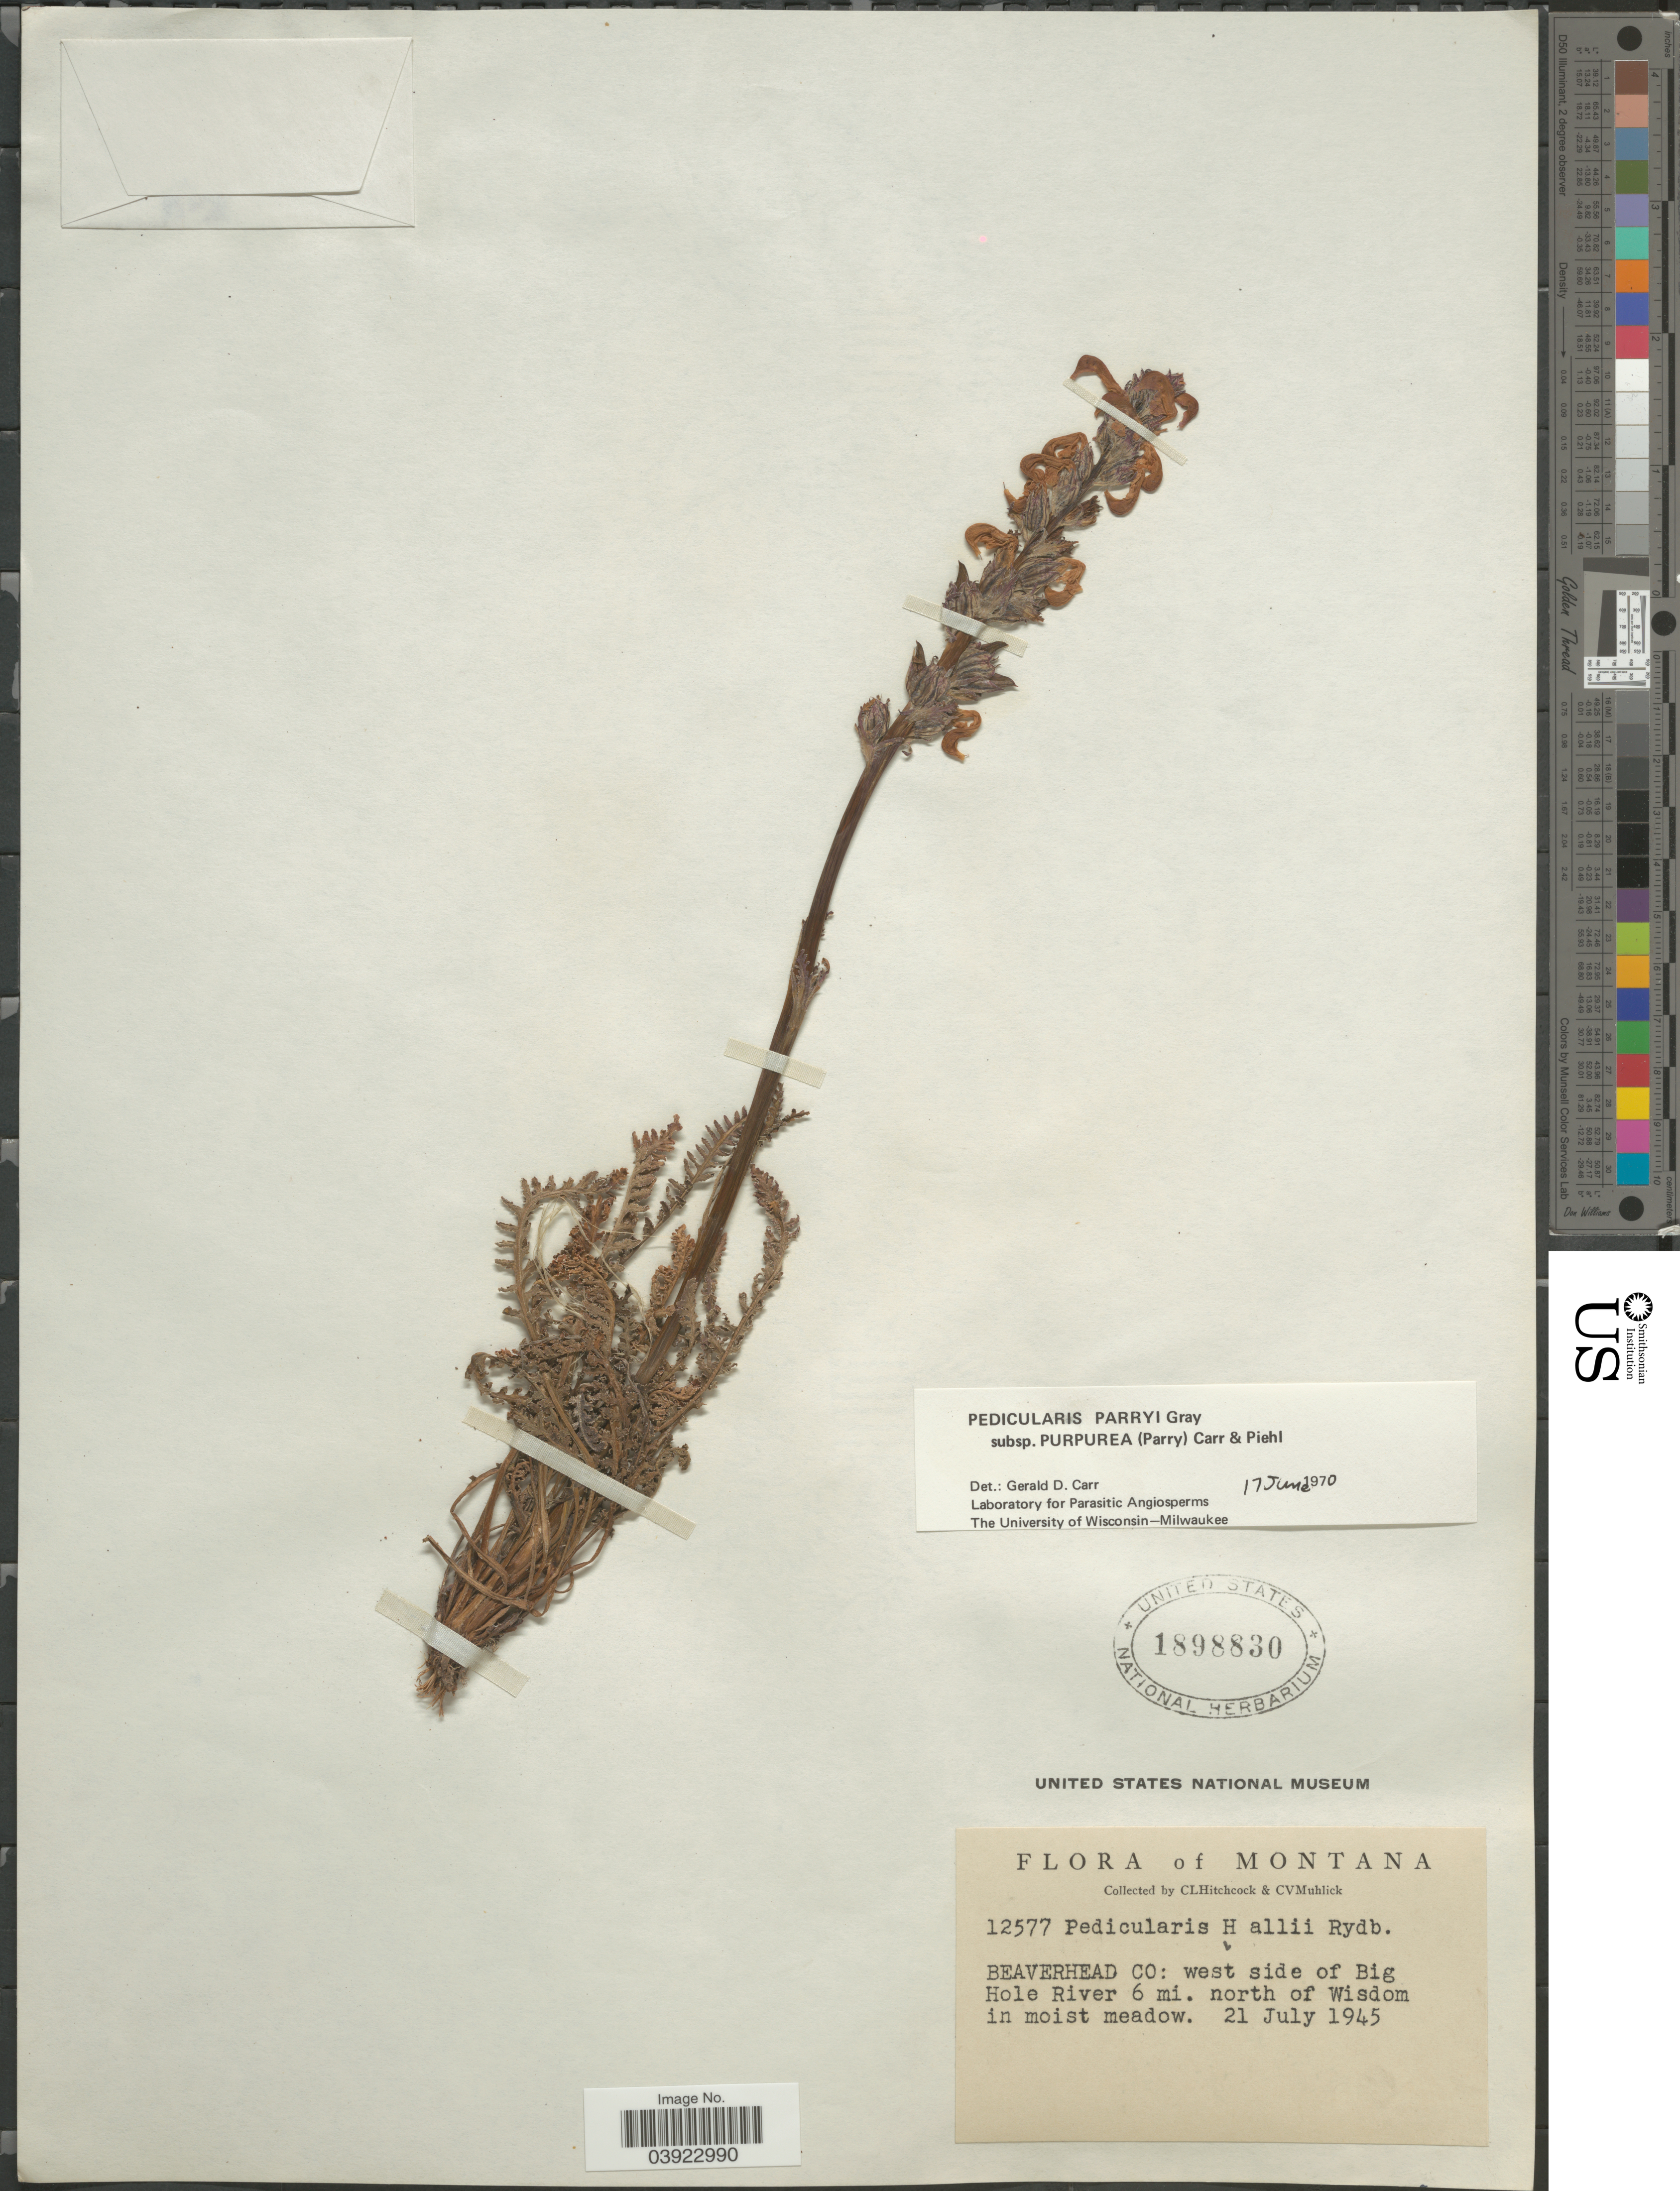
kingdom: Plantae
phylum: Tracheophyta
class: Magnoliopsida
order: Lamiales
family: Orobanchaceae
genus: Pedicularis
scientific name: Pedicularis parryi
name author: A. Gray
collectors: C. L. Hitchcock & C. V. Muhlick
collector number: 12577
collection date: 1945-07-21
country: United States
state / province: Montana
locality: Beaverhead Co: west side of Big Hole River 6 mi. north of Wisdom in moist meadow.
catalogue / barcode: US 1898830